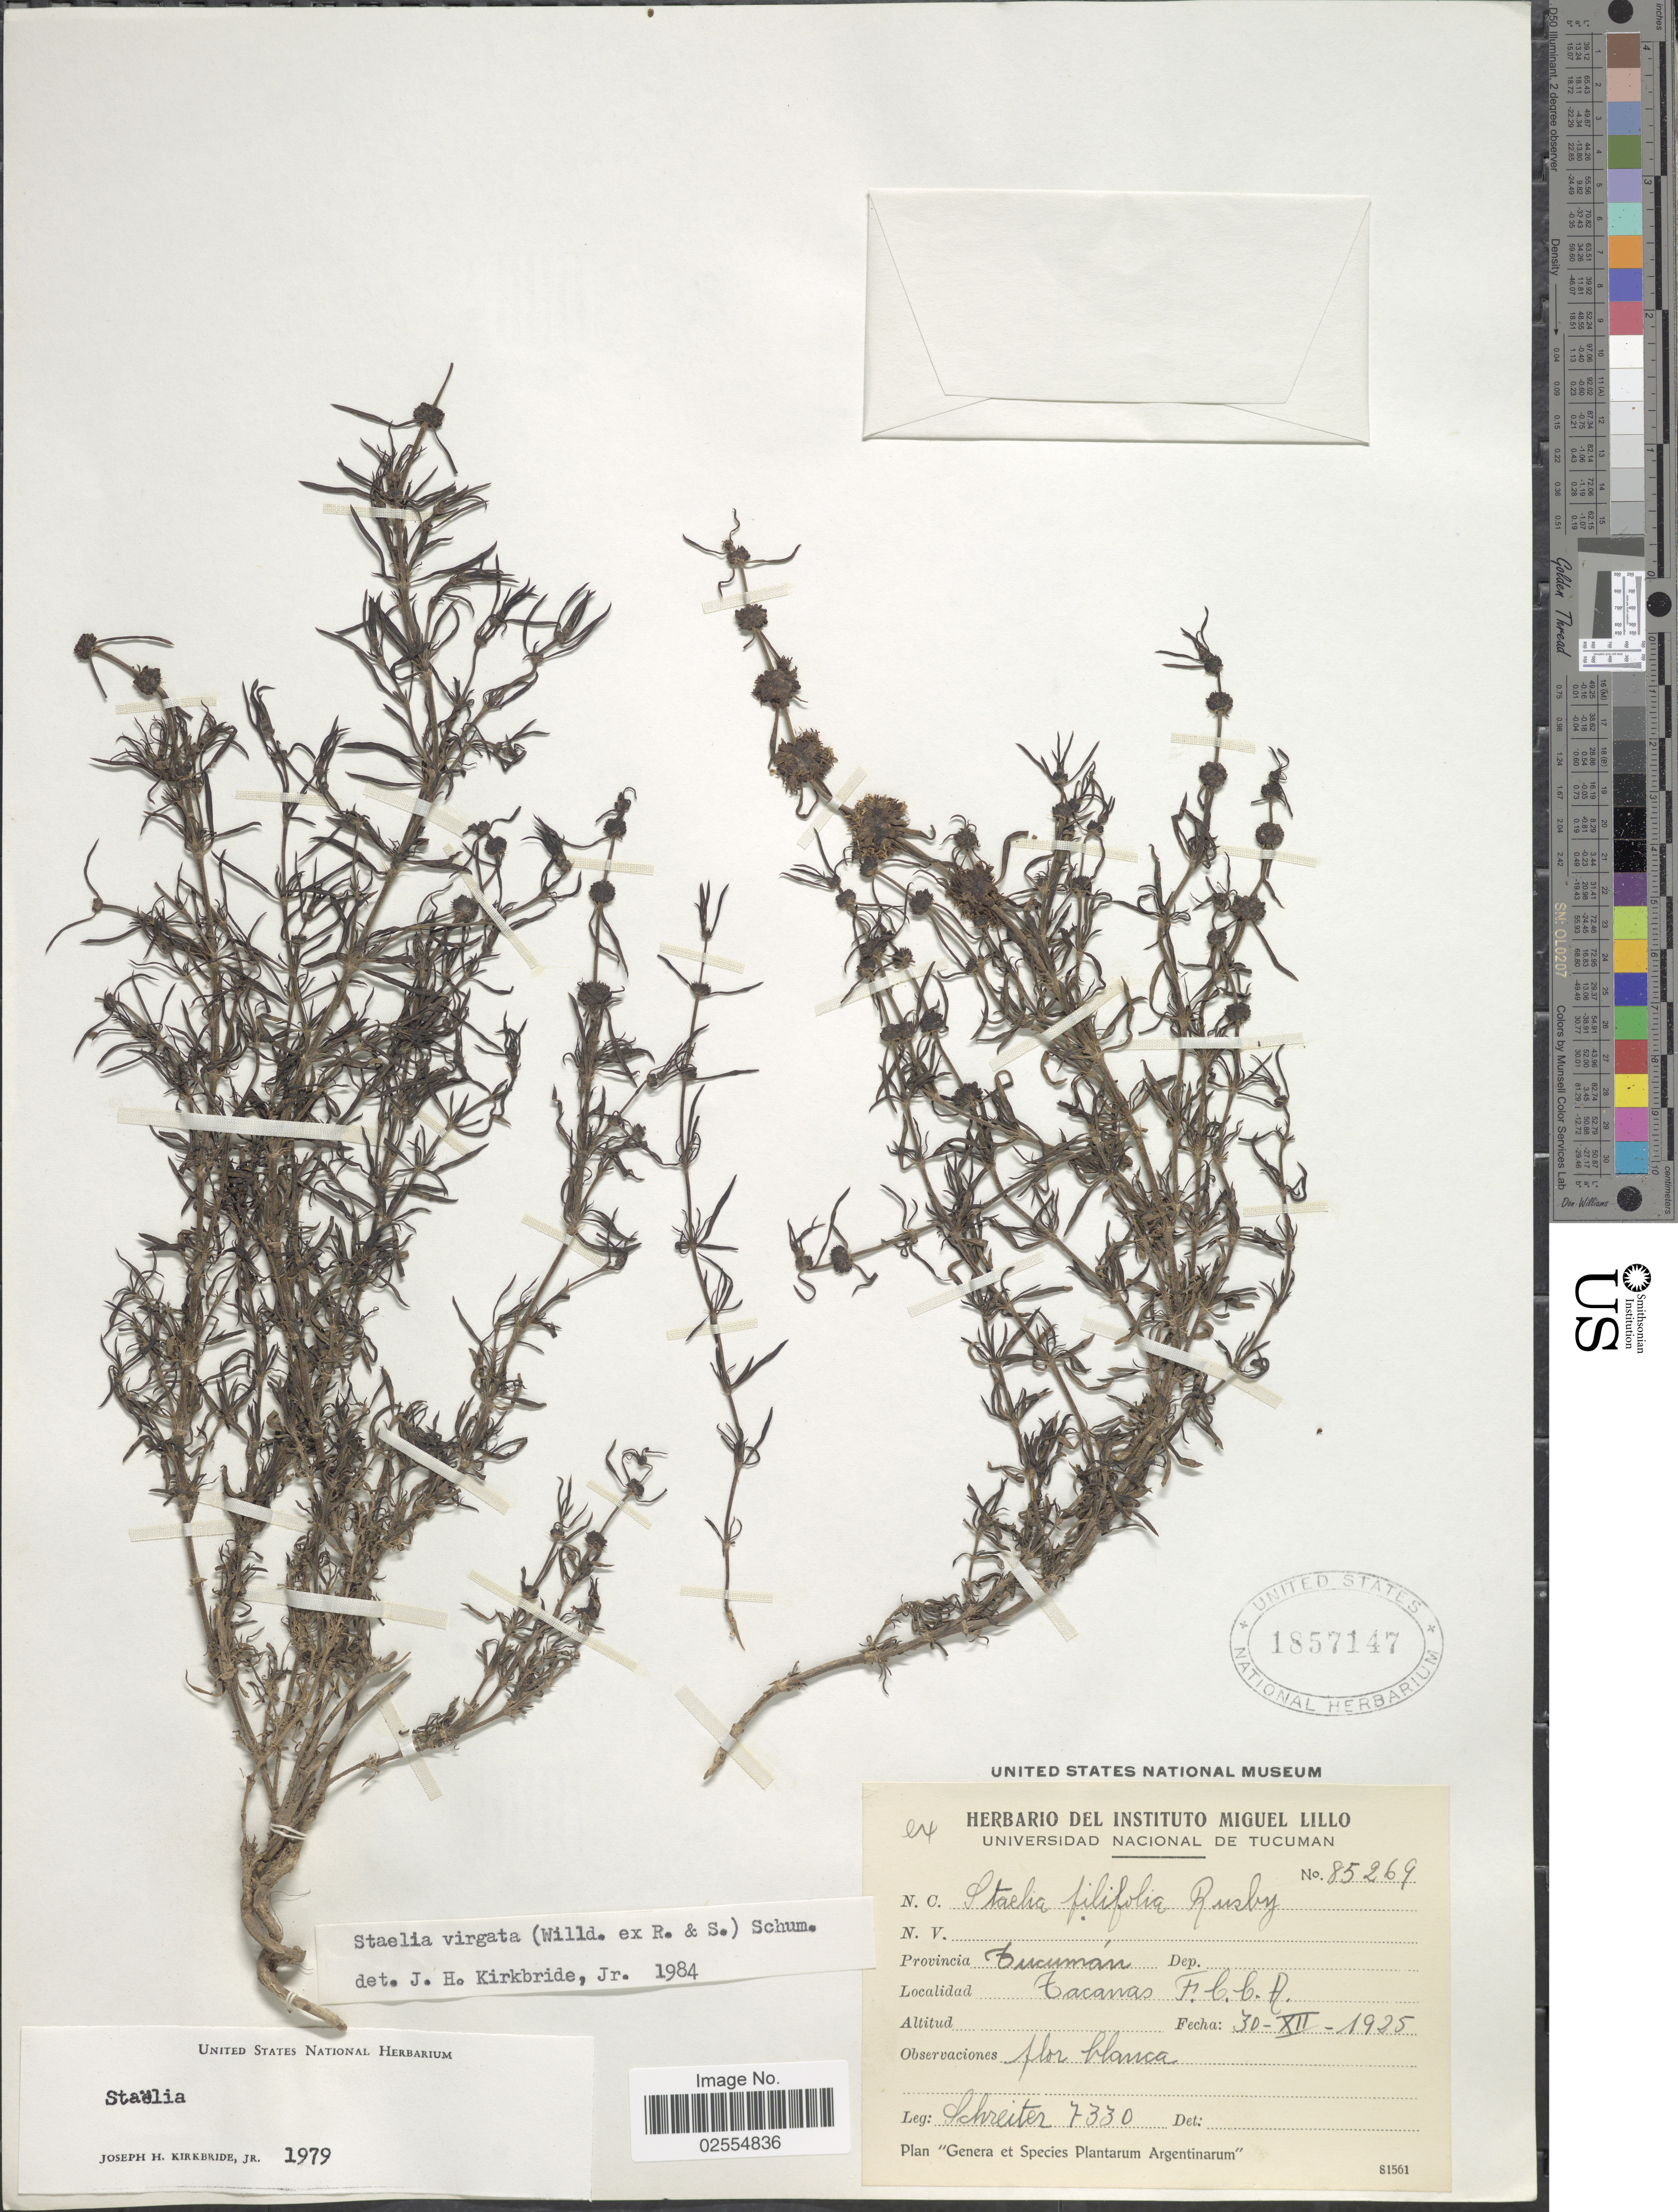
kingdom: Plantae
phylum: Tracheophyta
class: Magnoliopsida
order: Gentianales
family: Rubiaceae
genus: Staelia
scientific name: Staelia virgata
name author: (Link ex Roem. & Schult.) K. Schum.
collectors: -. Schreiter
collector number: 7330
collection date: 1925-12-30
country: Argentina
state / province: Tucuman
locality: Tacanas F. C. C. A.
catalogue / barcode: US 1857147